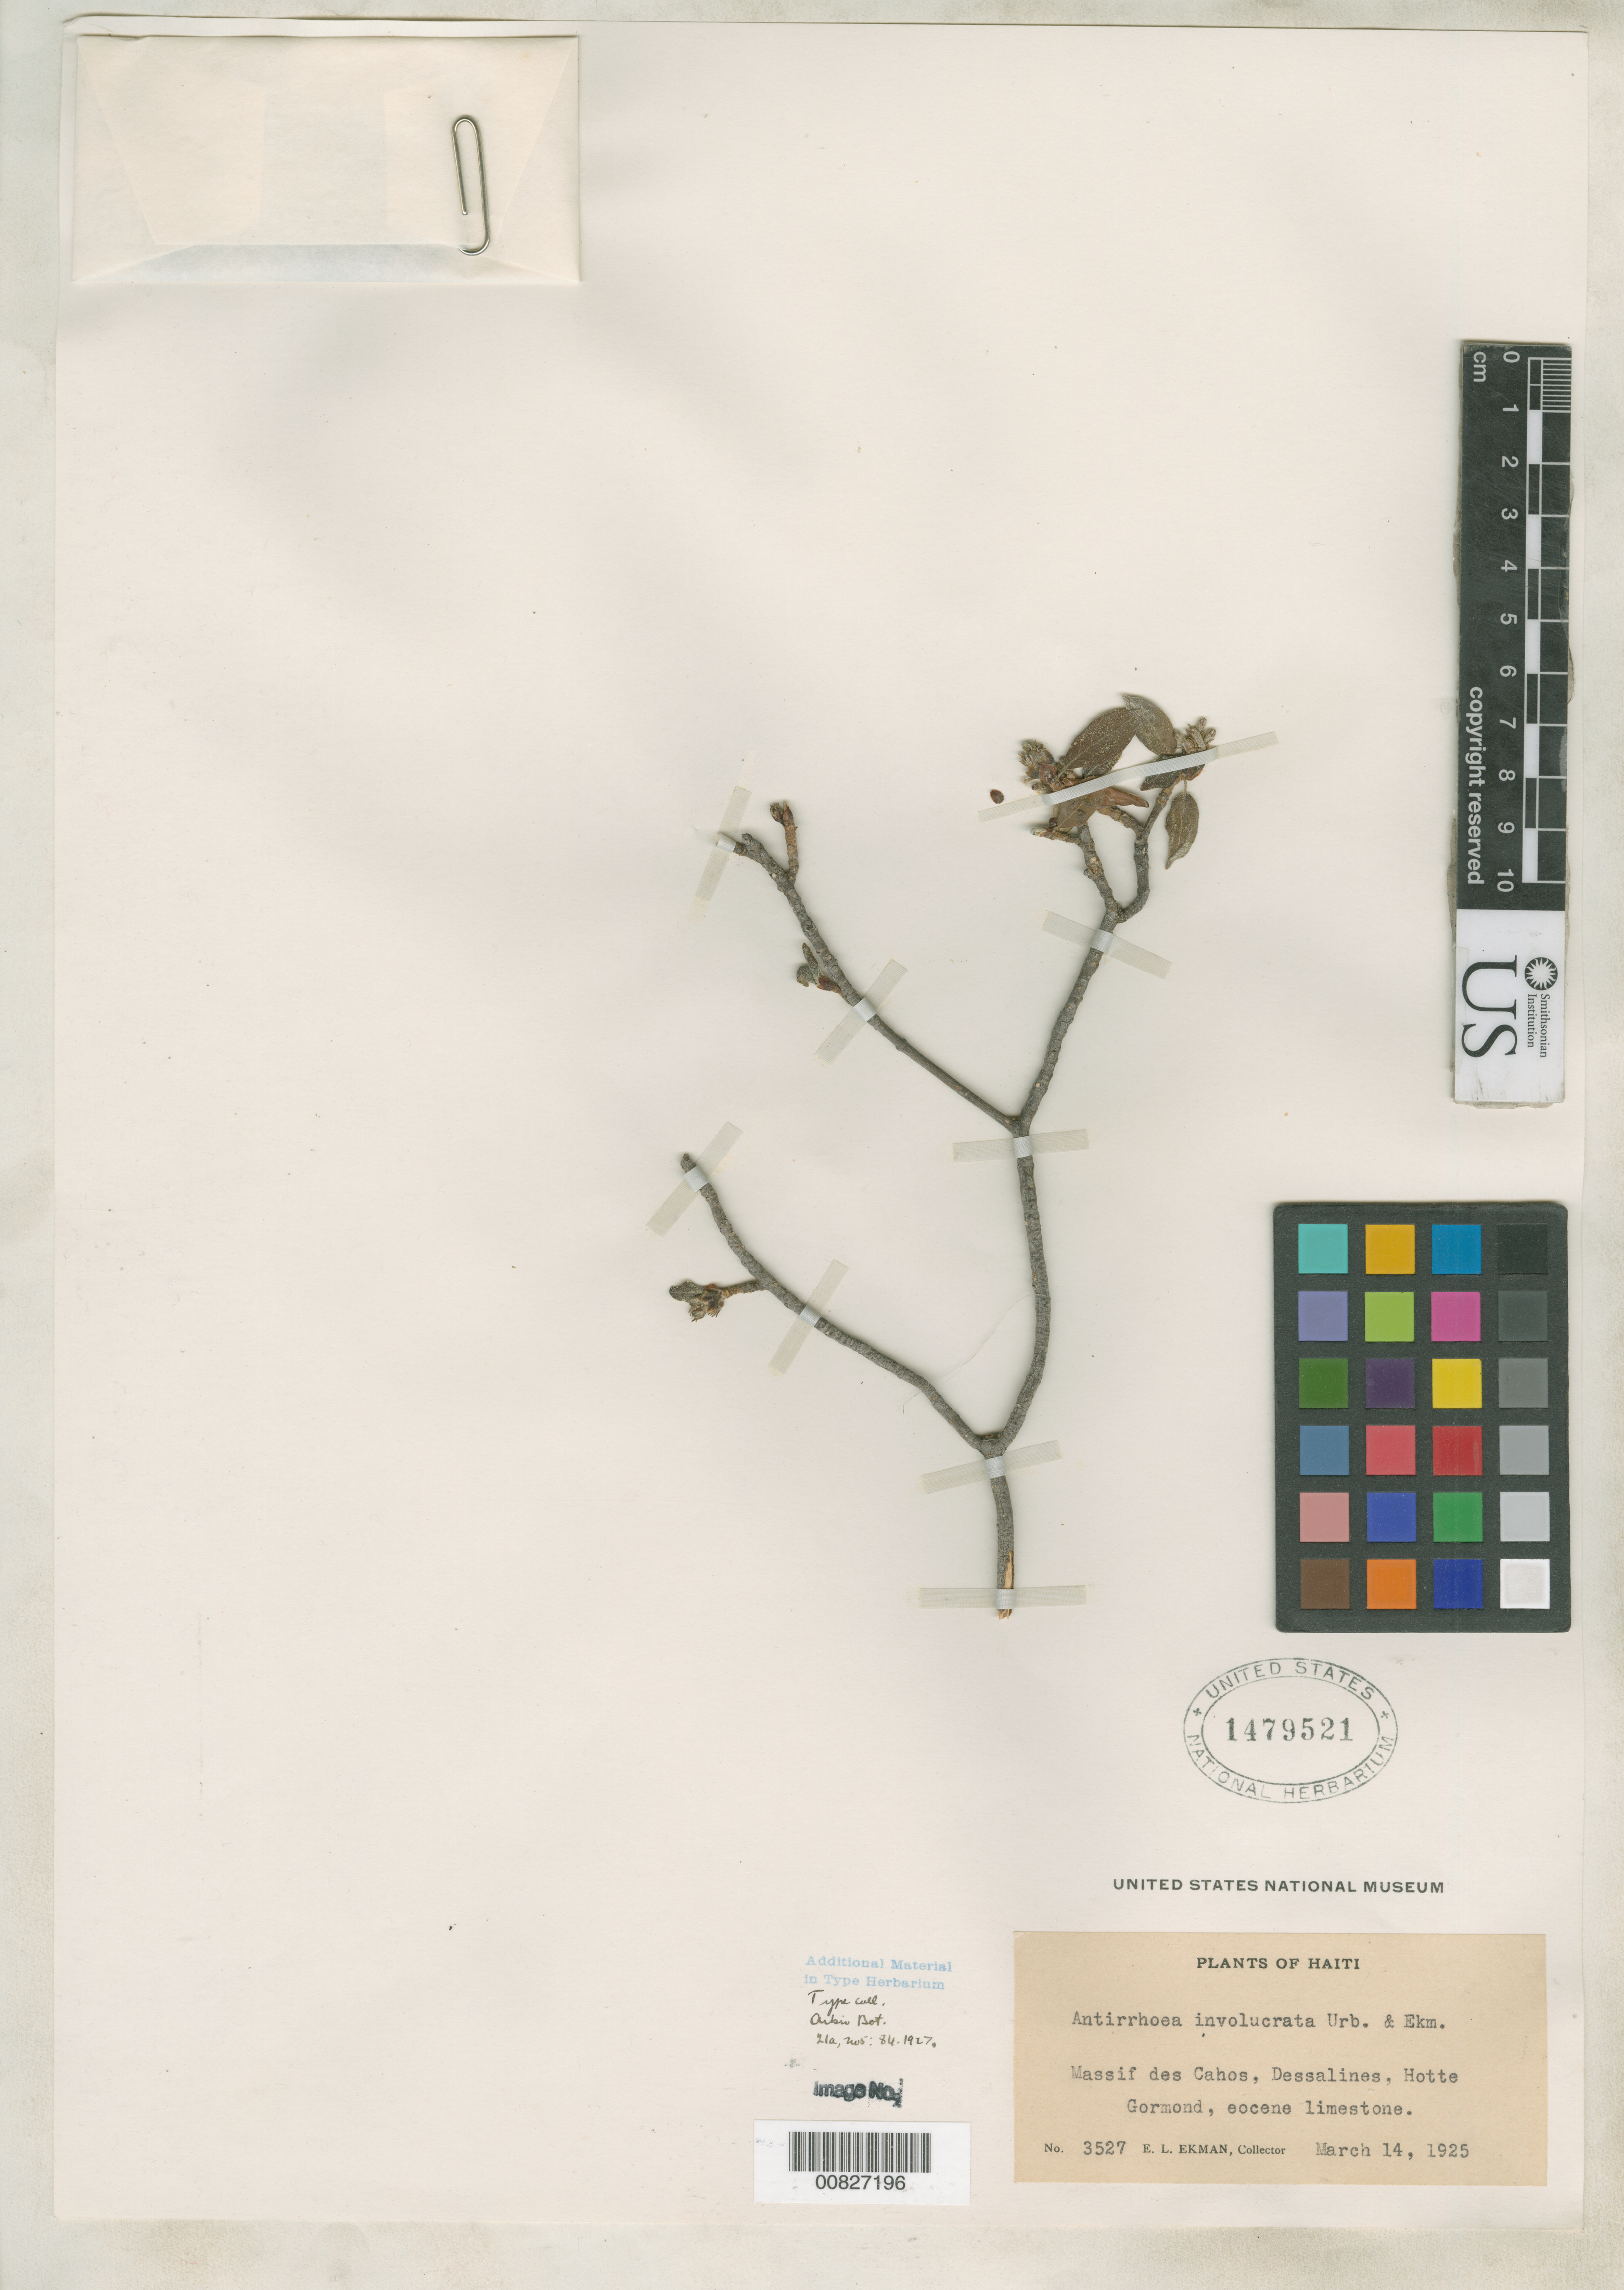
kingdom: Plantae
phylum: Tracheophyta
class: Magnoliopsida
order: Gentianales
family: Rubiaceae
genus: Antirhea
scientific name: Antirhea involucrata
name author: Urb. & Ekman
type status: Isotype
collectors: E. L. Ekman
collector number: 3527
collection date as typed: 14 Mar 1925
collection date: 1925-03-14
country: Haiti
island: Hispaniola Island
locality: Massif des Cahos, Dessalines, Hotte Gormond, eocene limestone.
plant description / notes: Generic name published as "Antirrhoea" (orth. var.).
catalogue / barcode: US 1479521